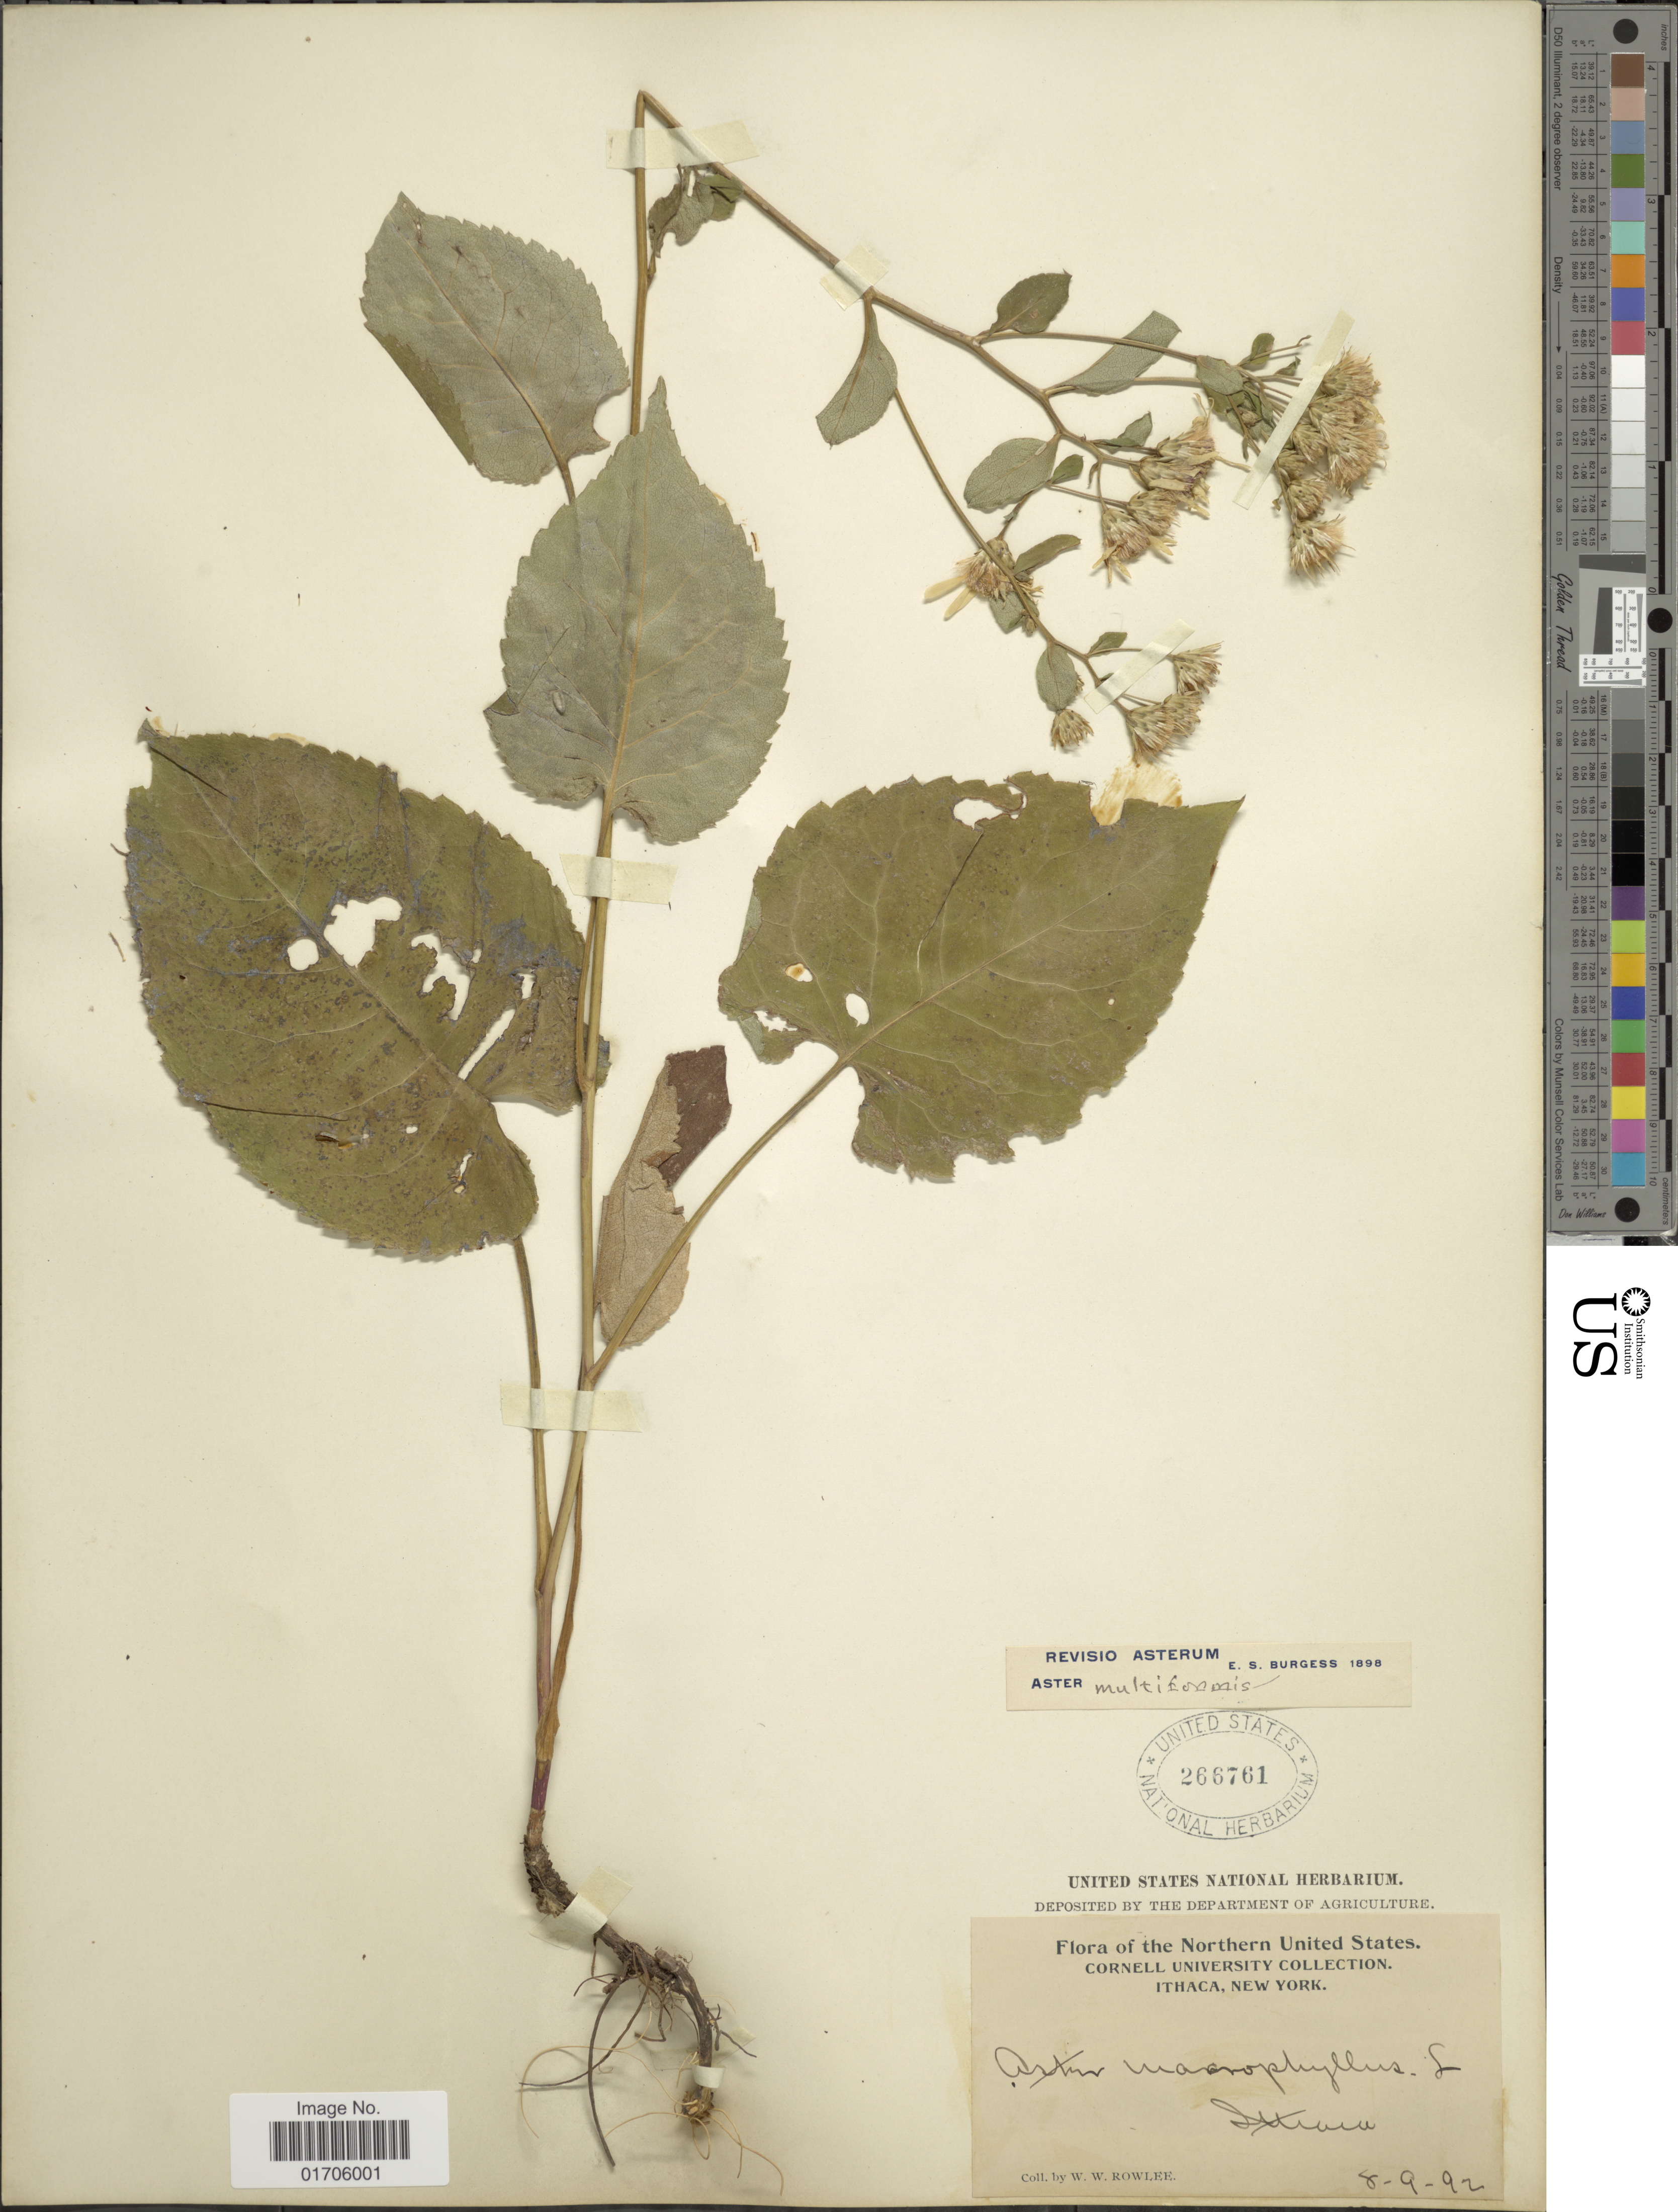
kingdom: Plantae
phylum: Tracheophyta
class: Magnoliopsida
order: Asterales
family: Asteraceae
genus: Eurybia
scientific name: Eurybia sp.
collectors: W. W. Rowlee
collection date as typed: Transcribed d/m/y: 9/8/92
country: United States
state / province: New York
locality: Northern United States. Ithaca, New York. Ithaca.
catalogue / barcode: US 266761